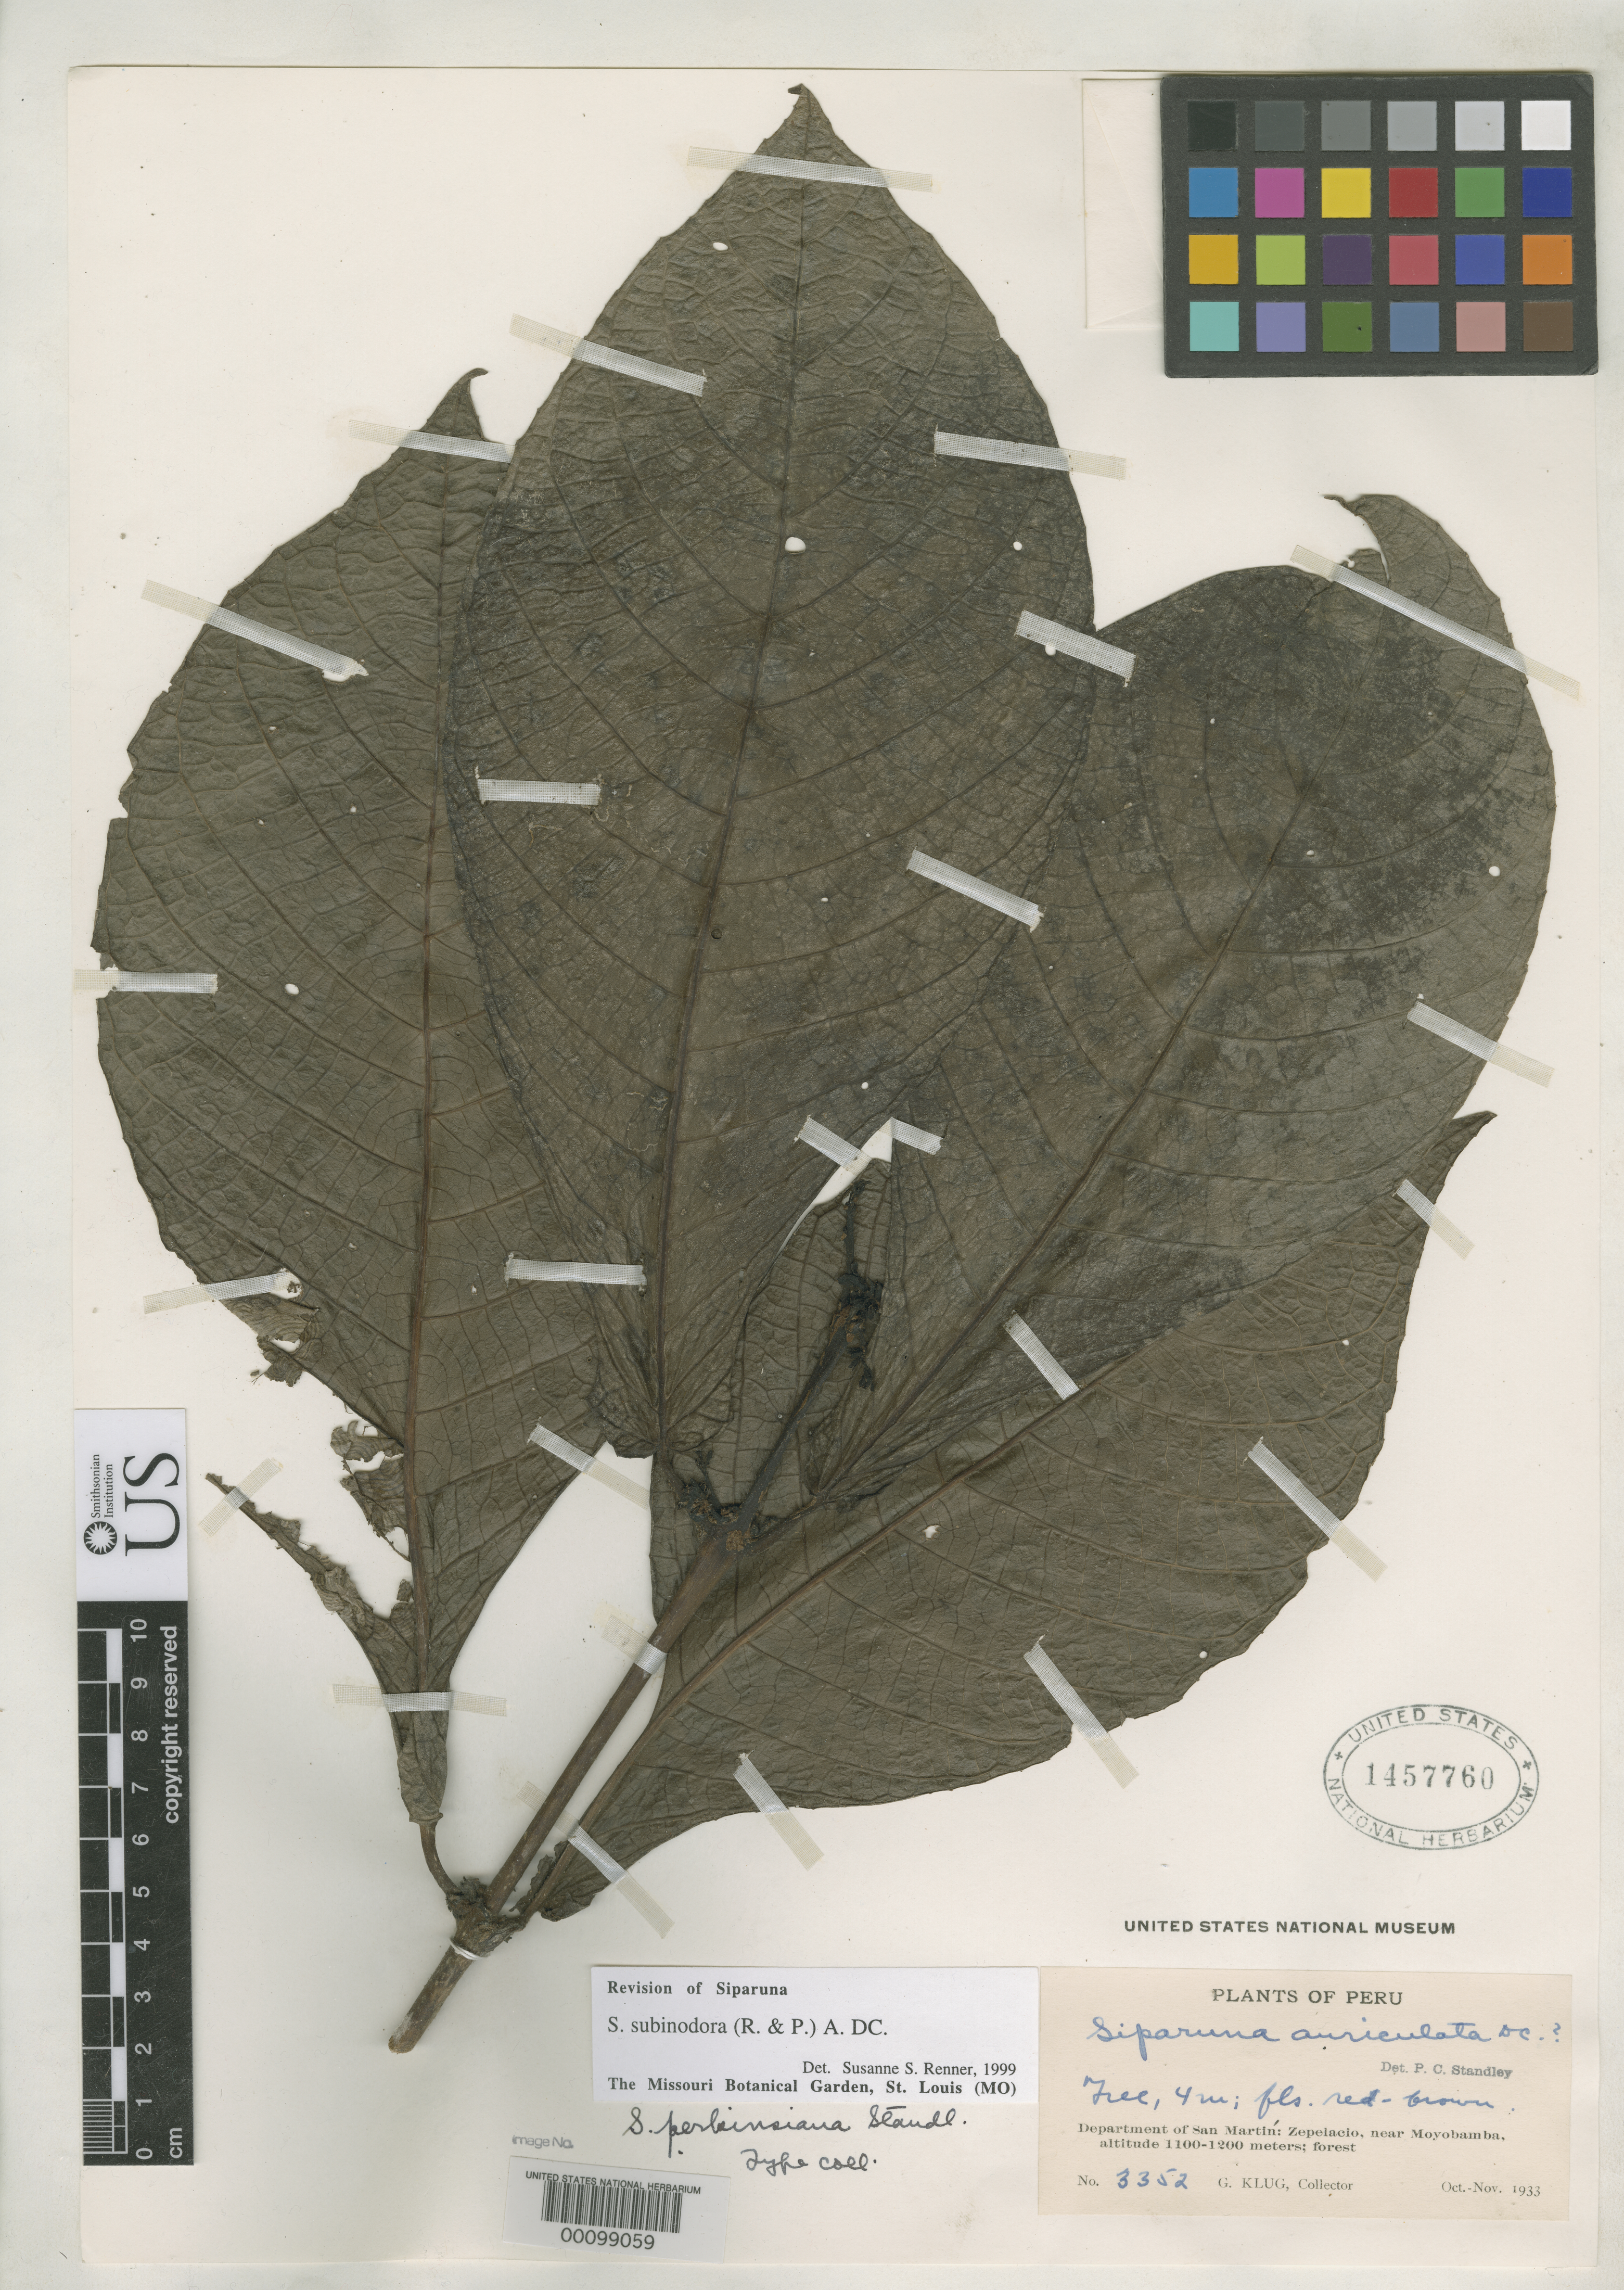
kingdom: Plantae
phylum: Tracheophyta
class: Magnoliopsida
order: Laurales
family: Siparunaceae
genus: Siparuna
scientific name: Siparuna perkinsiana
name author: Standl.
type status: Isotype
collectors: G. Klug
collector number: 3352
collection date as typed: Oct 1933 to -- Nov 1933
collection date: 1933-10/1933-11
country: Peru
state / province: San Martín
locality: Zepelacio, near Moyobamba.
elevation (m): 1100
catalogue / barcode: US 1457760